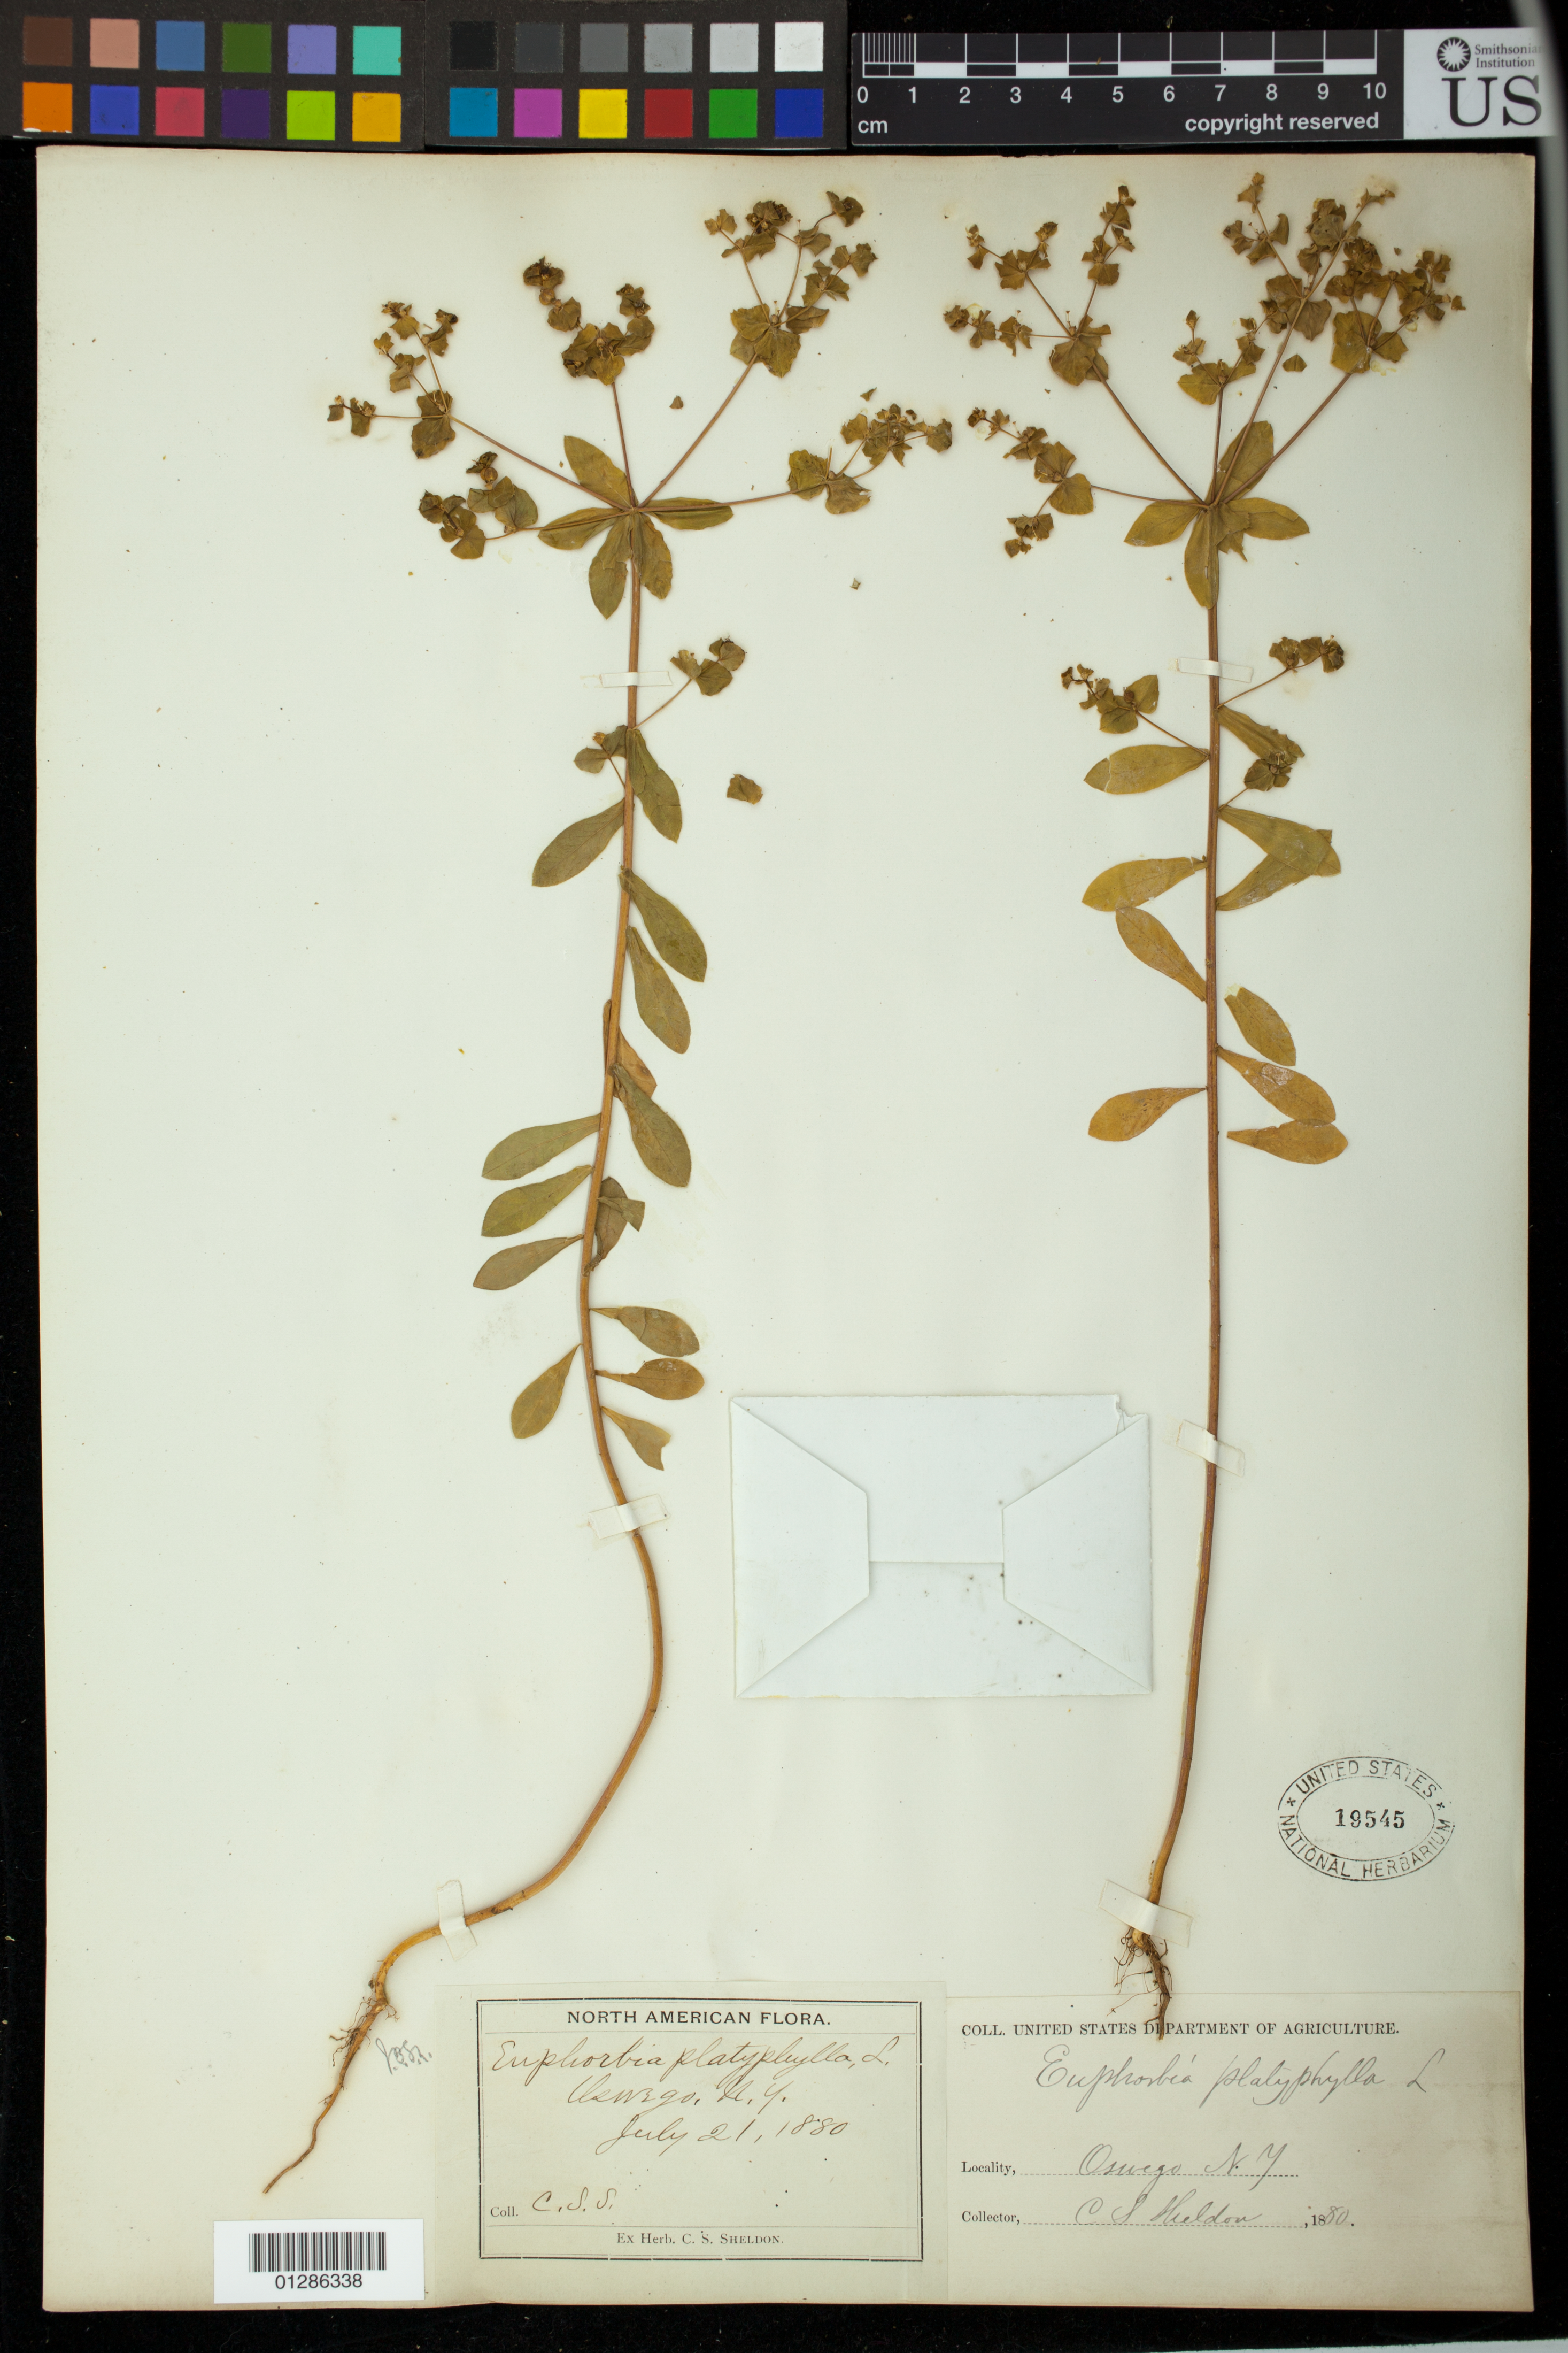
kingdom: Plantae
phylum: Tracheophyta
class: Magnoliopsida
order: Malpighiales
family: Euphorbiaceae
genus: Euphorbia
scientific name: Euphorbia platyphyllos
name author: L.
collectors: C. S. Sheldon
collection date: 1880-07-21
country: United States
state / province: New York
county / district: Oswego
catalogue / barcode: US 19545